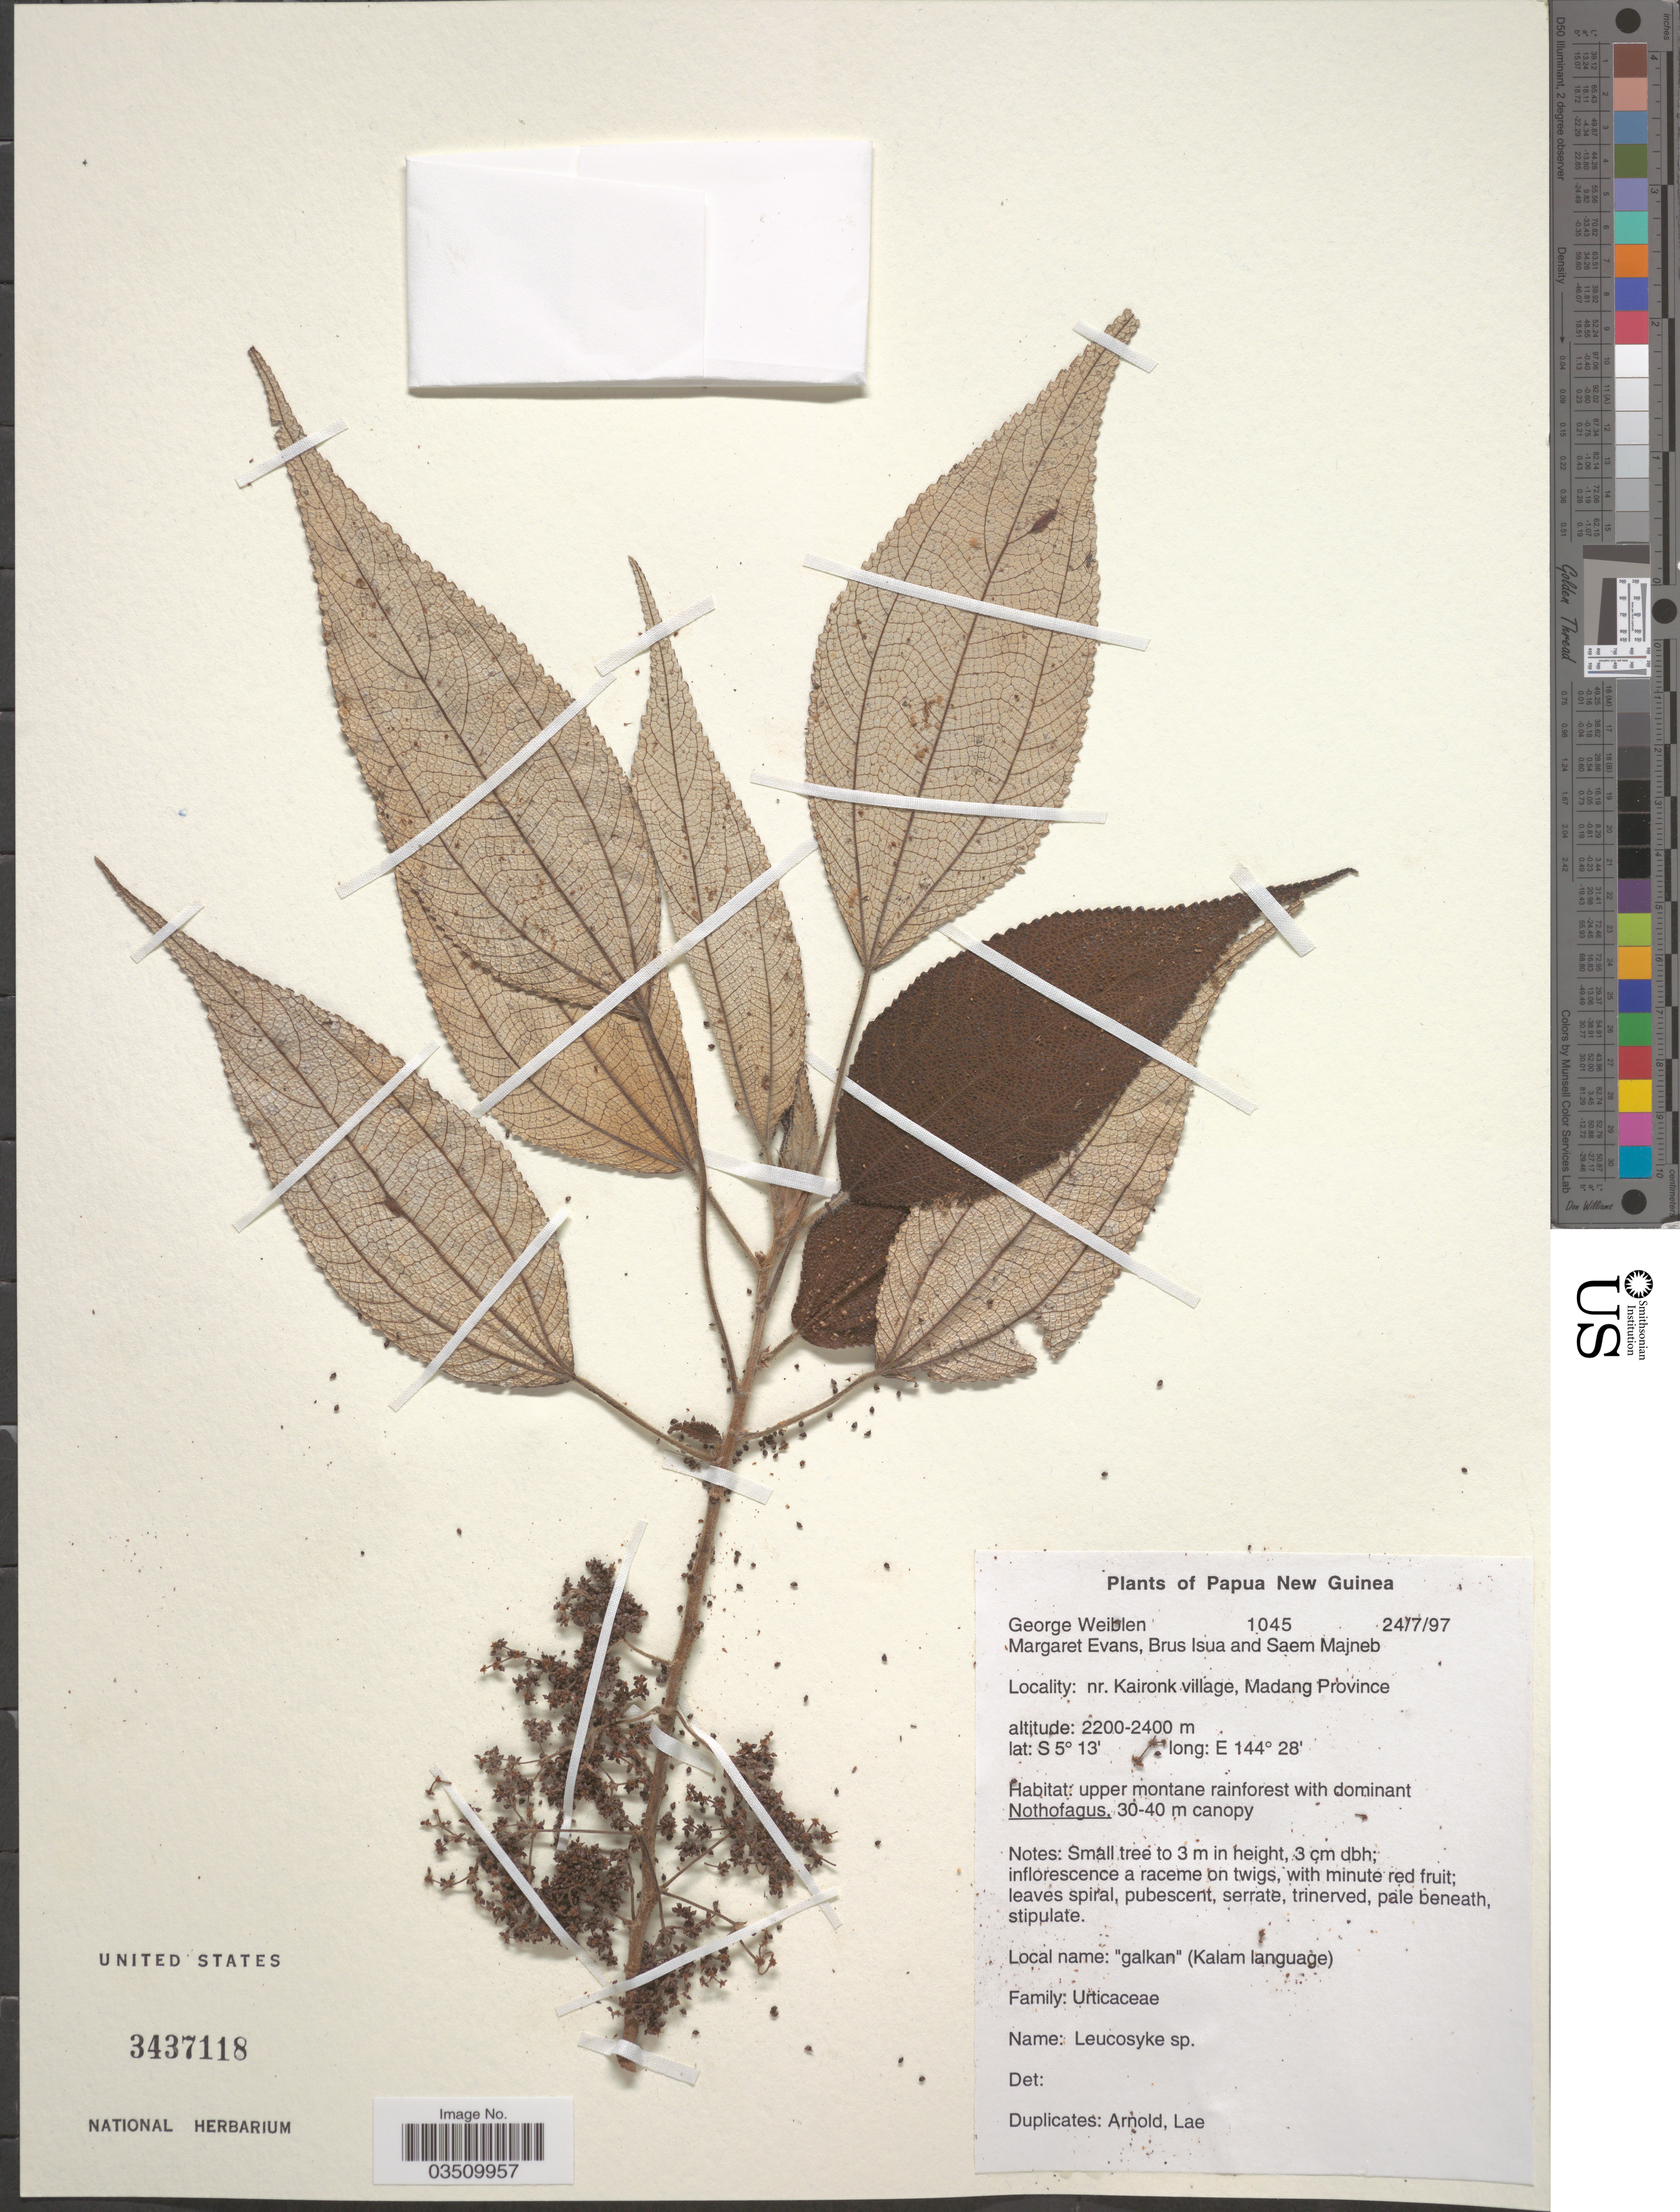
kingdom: Plantae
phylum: Tracheophyta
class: Magnoliopsida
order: Rosales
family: Urticaceae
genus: Leucosyke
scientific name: Leucosyke sp.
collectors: G. D. Weiblen, M. Evans, B. Isua & S. Majneb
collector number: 1045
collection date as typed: Transcribed d/m/y: 24/7/97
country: Papua New Guinea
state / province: Madang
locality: Nr. Kaironk village, Madang Province.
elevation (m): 2200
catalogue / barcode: US 3437118